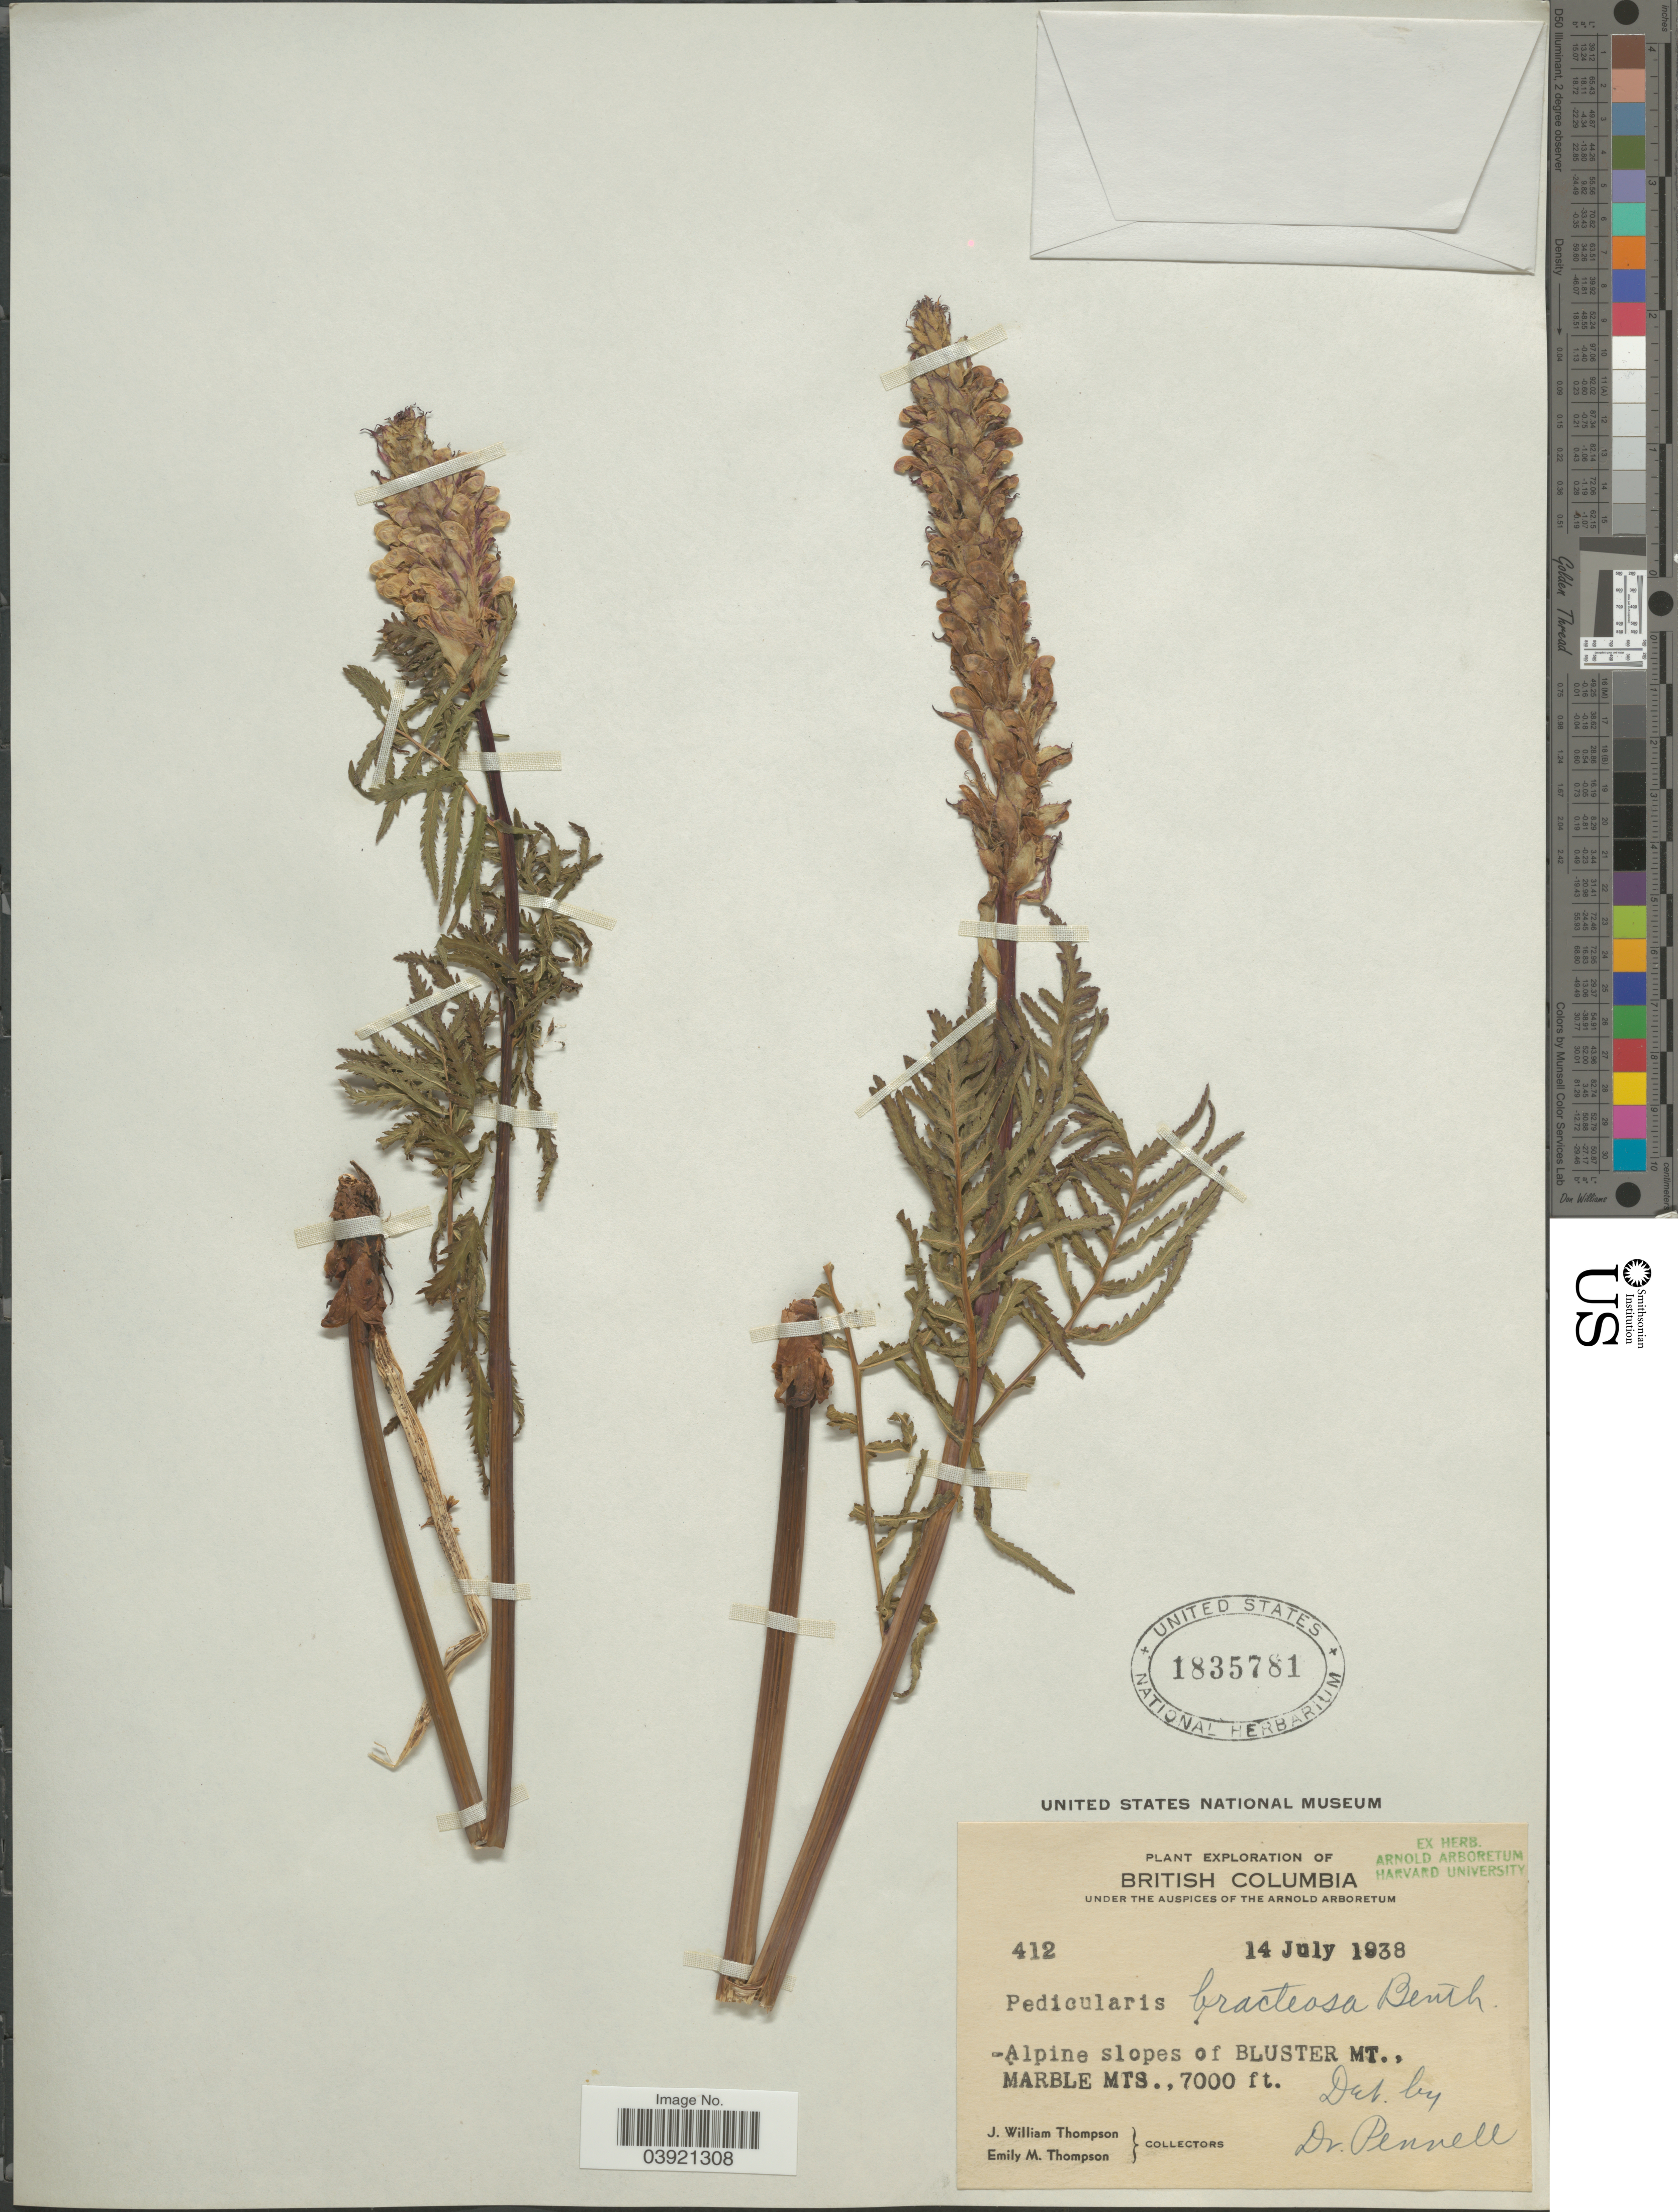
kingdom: Plantae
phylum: Tracheophyta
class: Magnoliopsida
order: Lamiales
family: Orobanchaceae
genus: Pedicularis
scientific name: Pedicularis bracteosa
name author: Benth.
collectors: J. W. Thompson & E. M. Thompson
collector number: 412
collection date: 1938-07-14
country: Canada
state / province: British Columbia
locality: Alpine slopes of Bluster Mt., Marble Mts.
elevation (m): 2134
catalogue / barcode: US 1835781